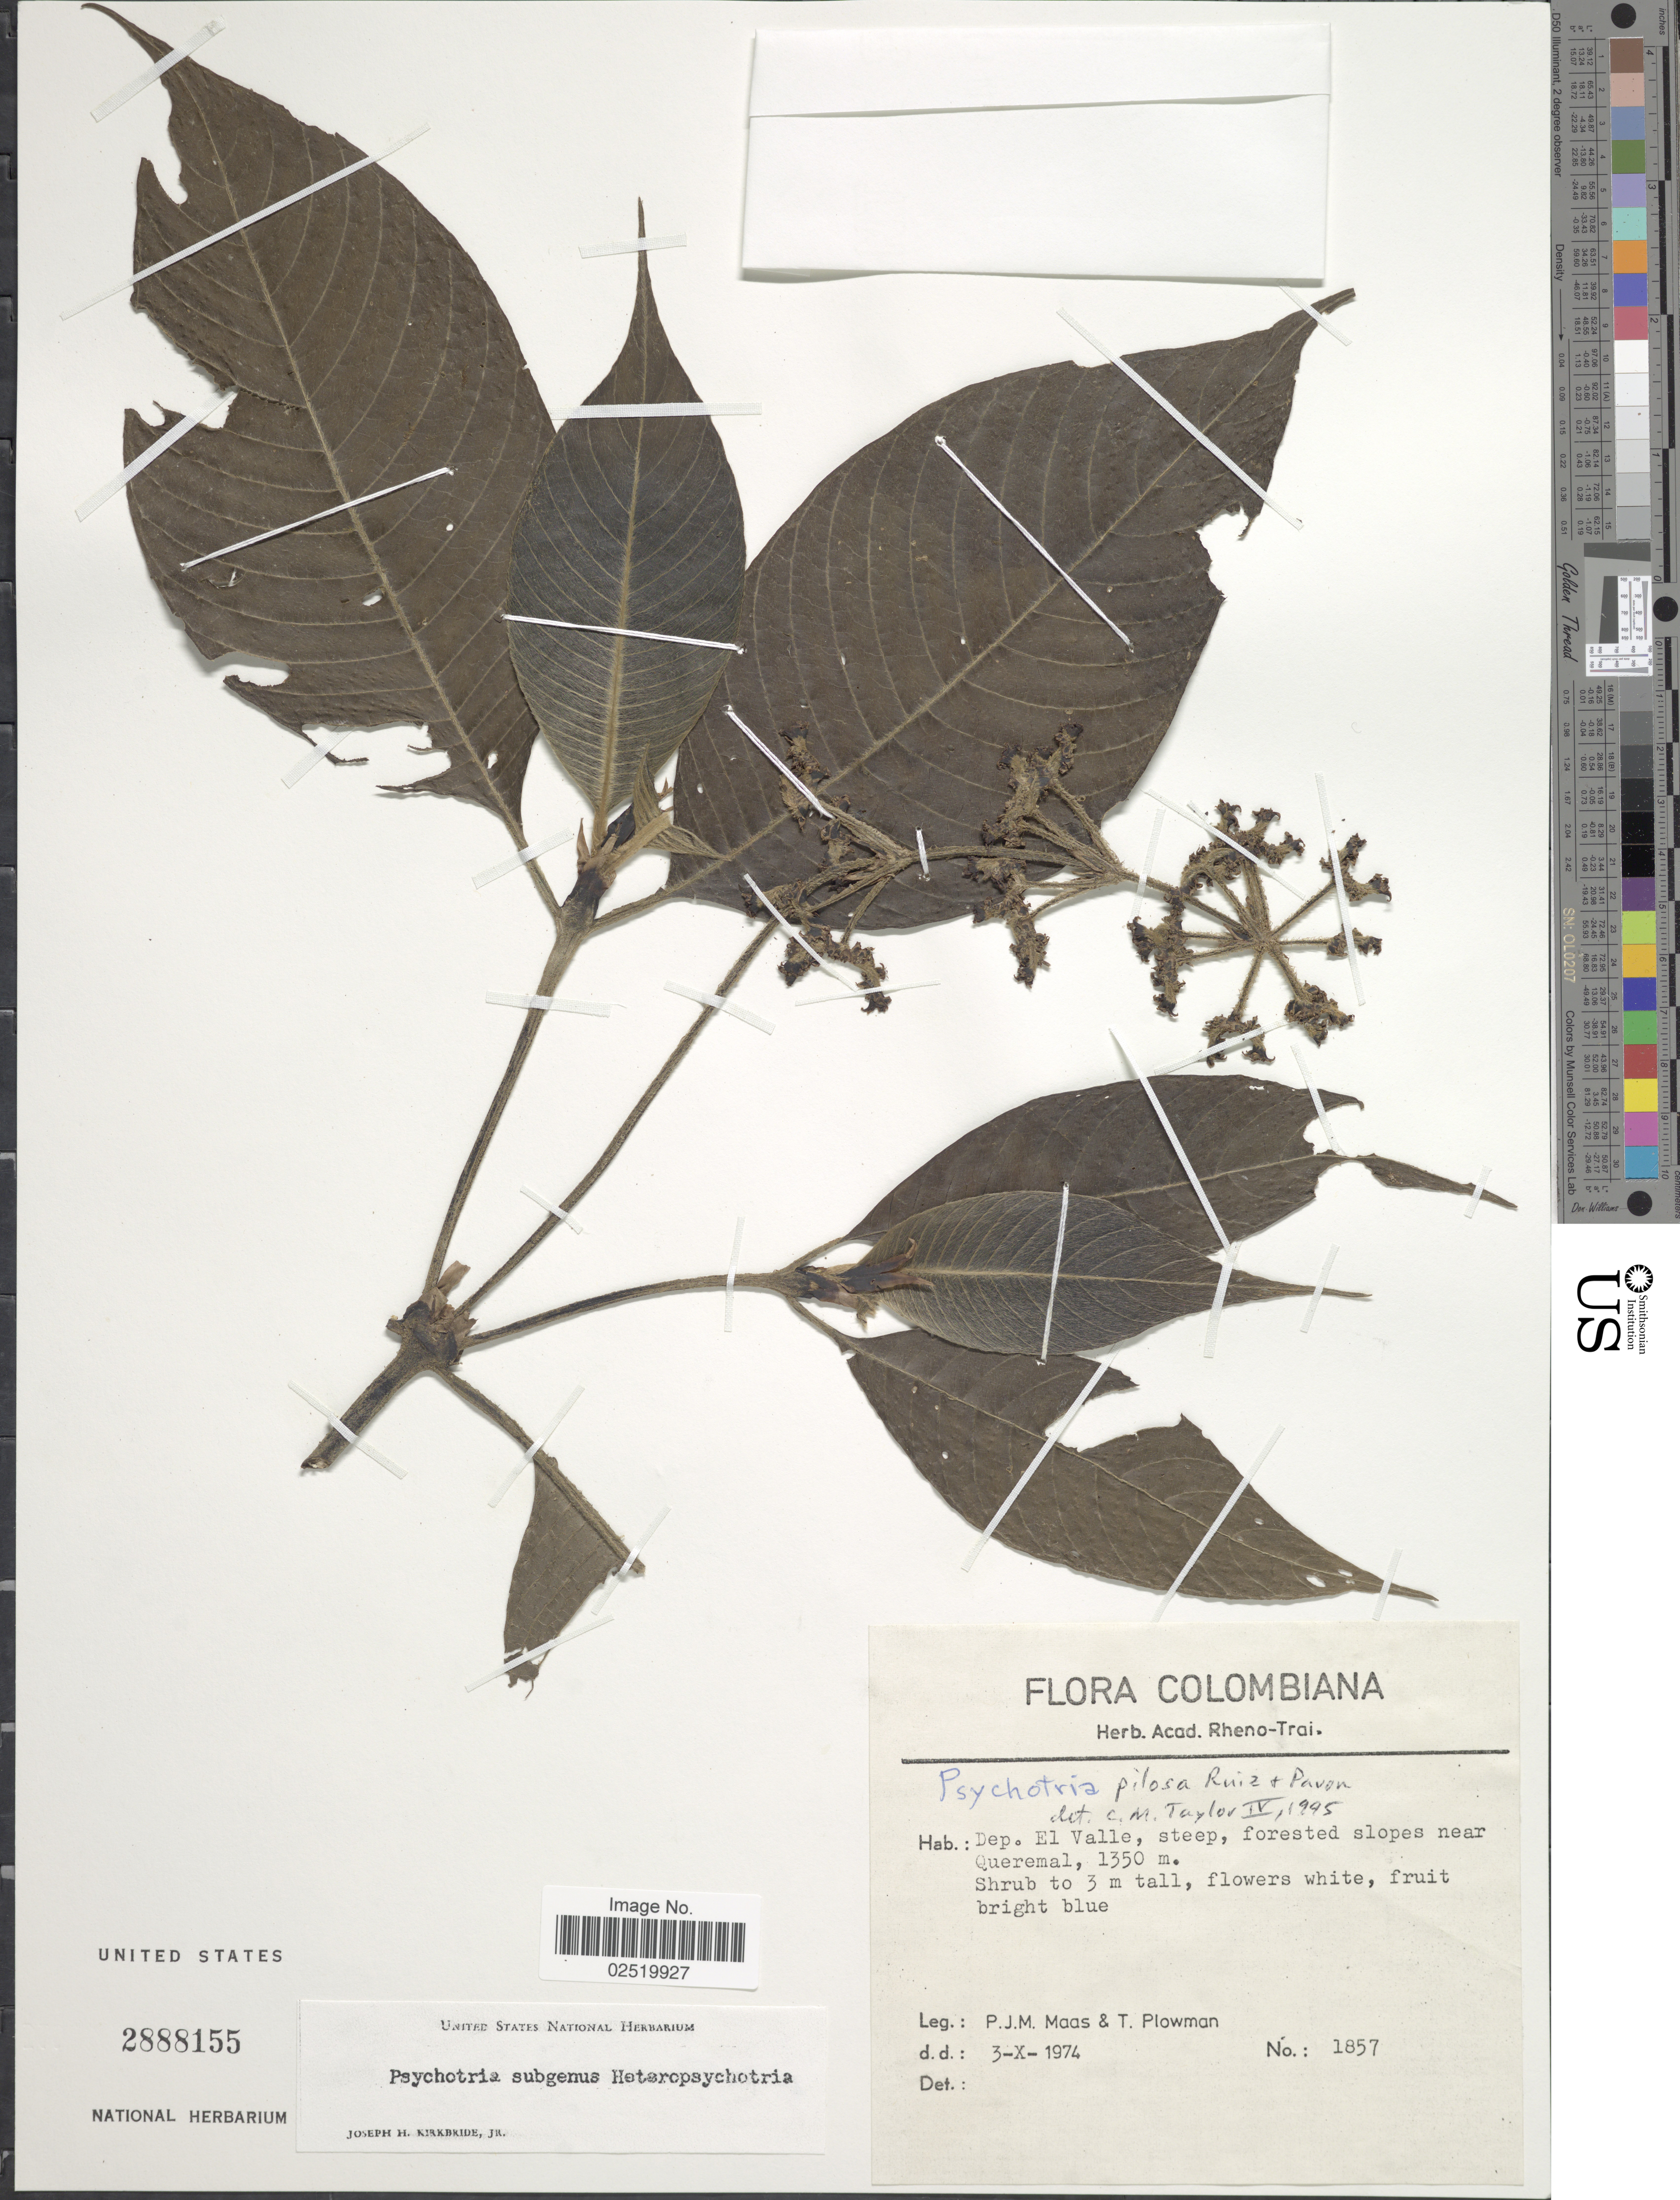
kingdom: Plantae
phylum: Tracheophyta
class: Magnoliopsida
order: Gentianales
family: Rubiaceae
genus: Psychotria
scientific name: Psychotria pilosa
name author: Ruiz & Pav.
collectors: P. Maas & T. Plowman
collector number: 1857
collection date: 1974-10-03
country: Colombia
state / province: Valle del Cauca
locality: Dep. del Valle, near Queremal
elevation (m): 1350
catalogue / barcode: US 2888155